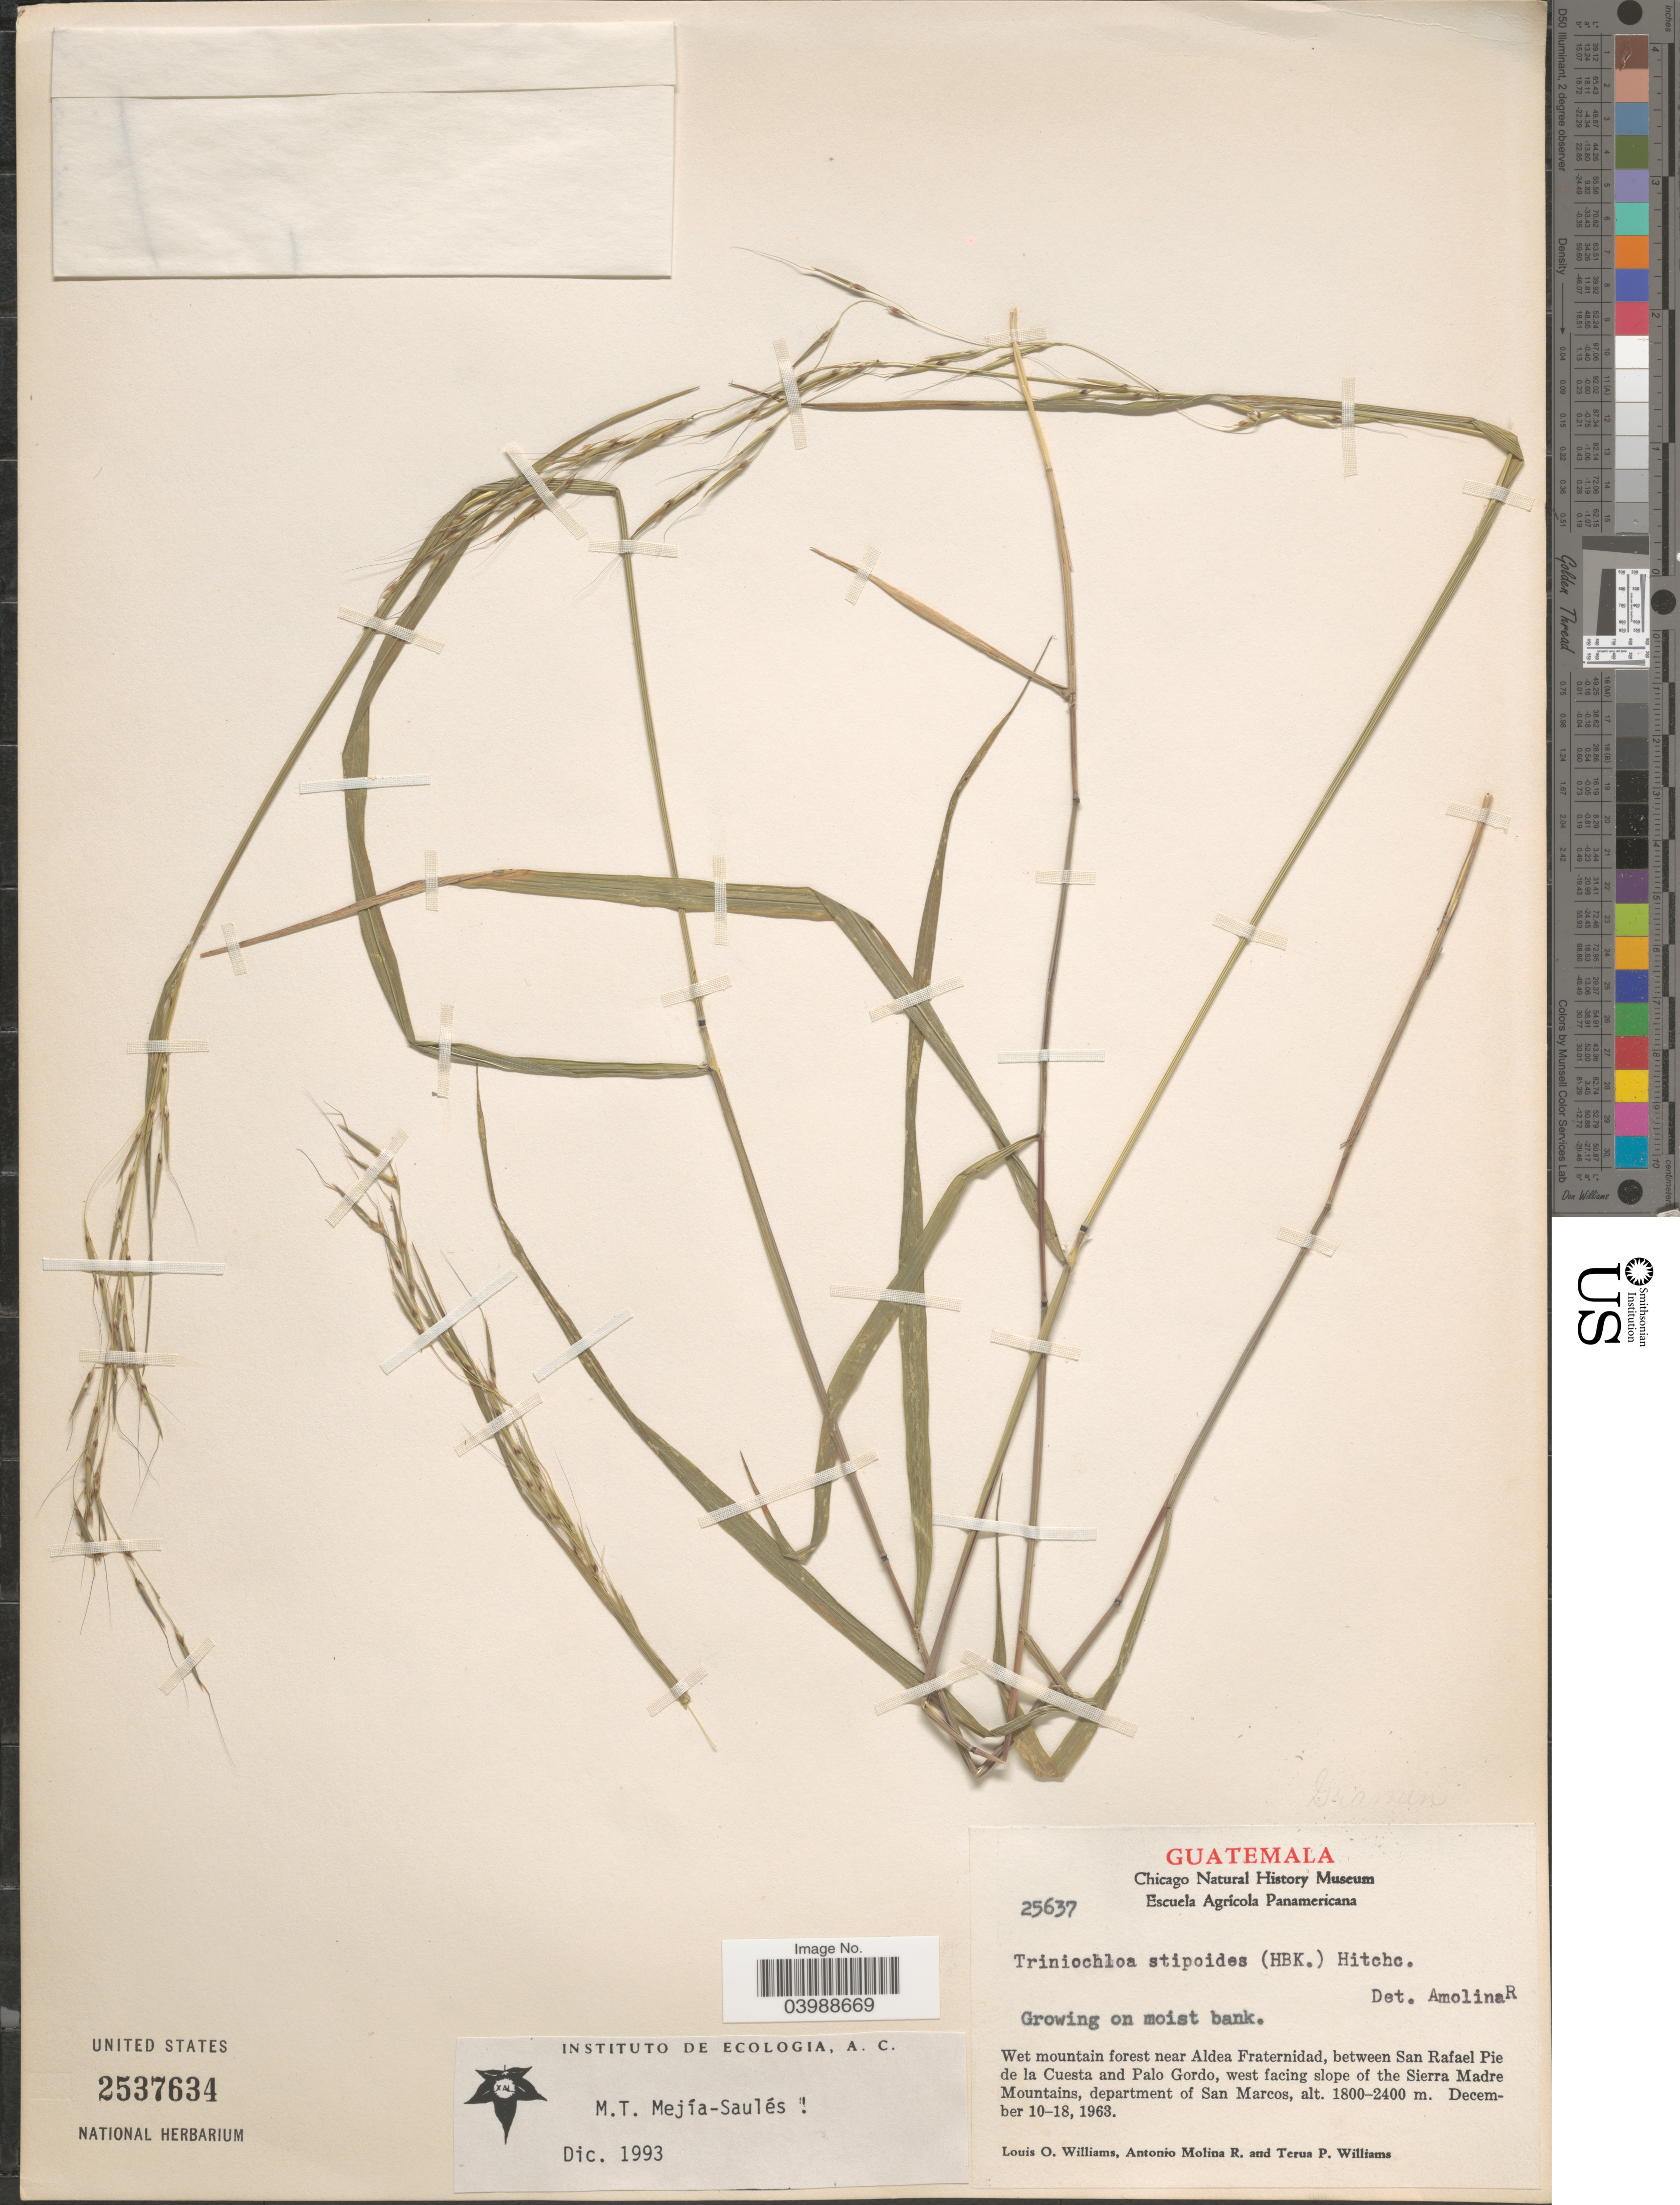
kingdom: Plantae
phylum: Tracheophyta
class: Liliopsida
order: Poales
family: Poaceae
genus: Triniochloa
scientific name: Triniochloa stipoides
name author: (Kunth) Hitchc.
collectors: L. O. Williams, A. Molina R. & T. Williams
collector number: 25637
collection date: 1963-12-10/1963-12-18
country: Guatemala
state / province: San Marcos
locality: Wet mountain forest near Aldea Fraternidad, between San Rafael Pie de la Cuesta and Palo Gordo, west facing slope of the Sierra Madre Mountains, department of San Marcos.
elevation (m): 1800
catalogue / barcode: US 2537634